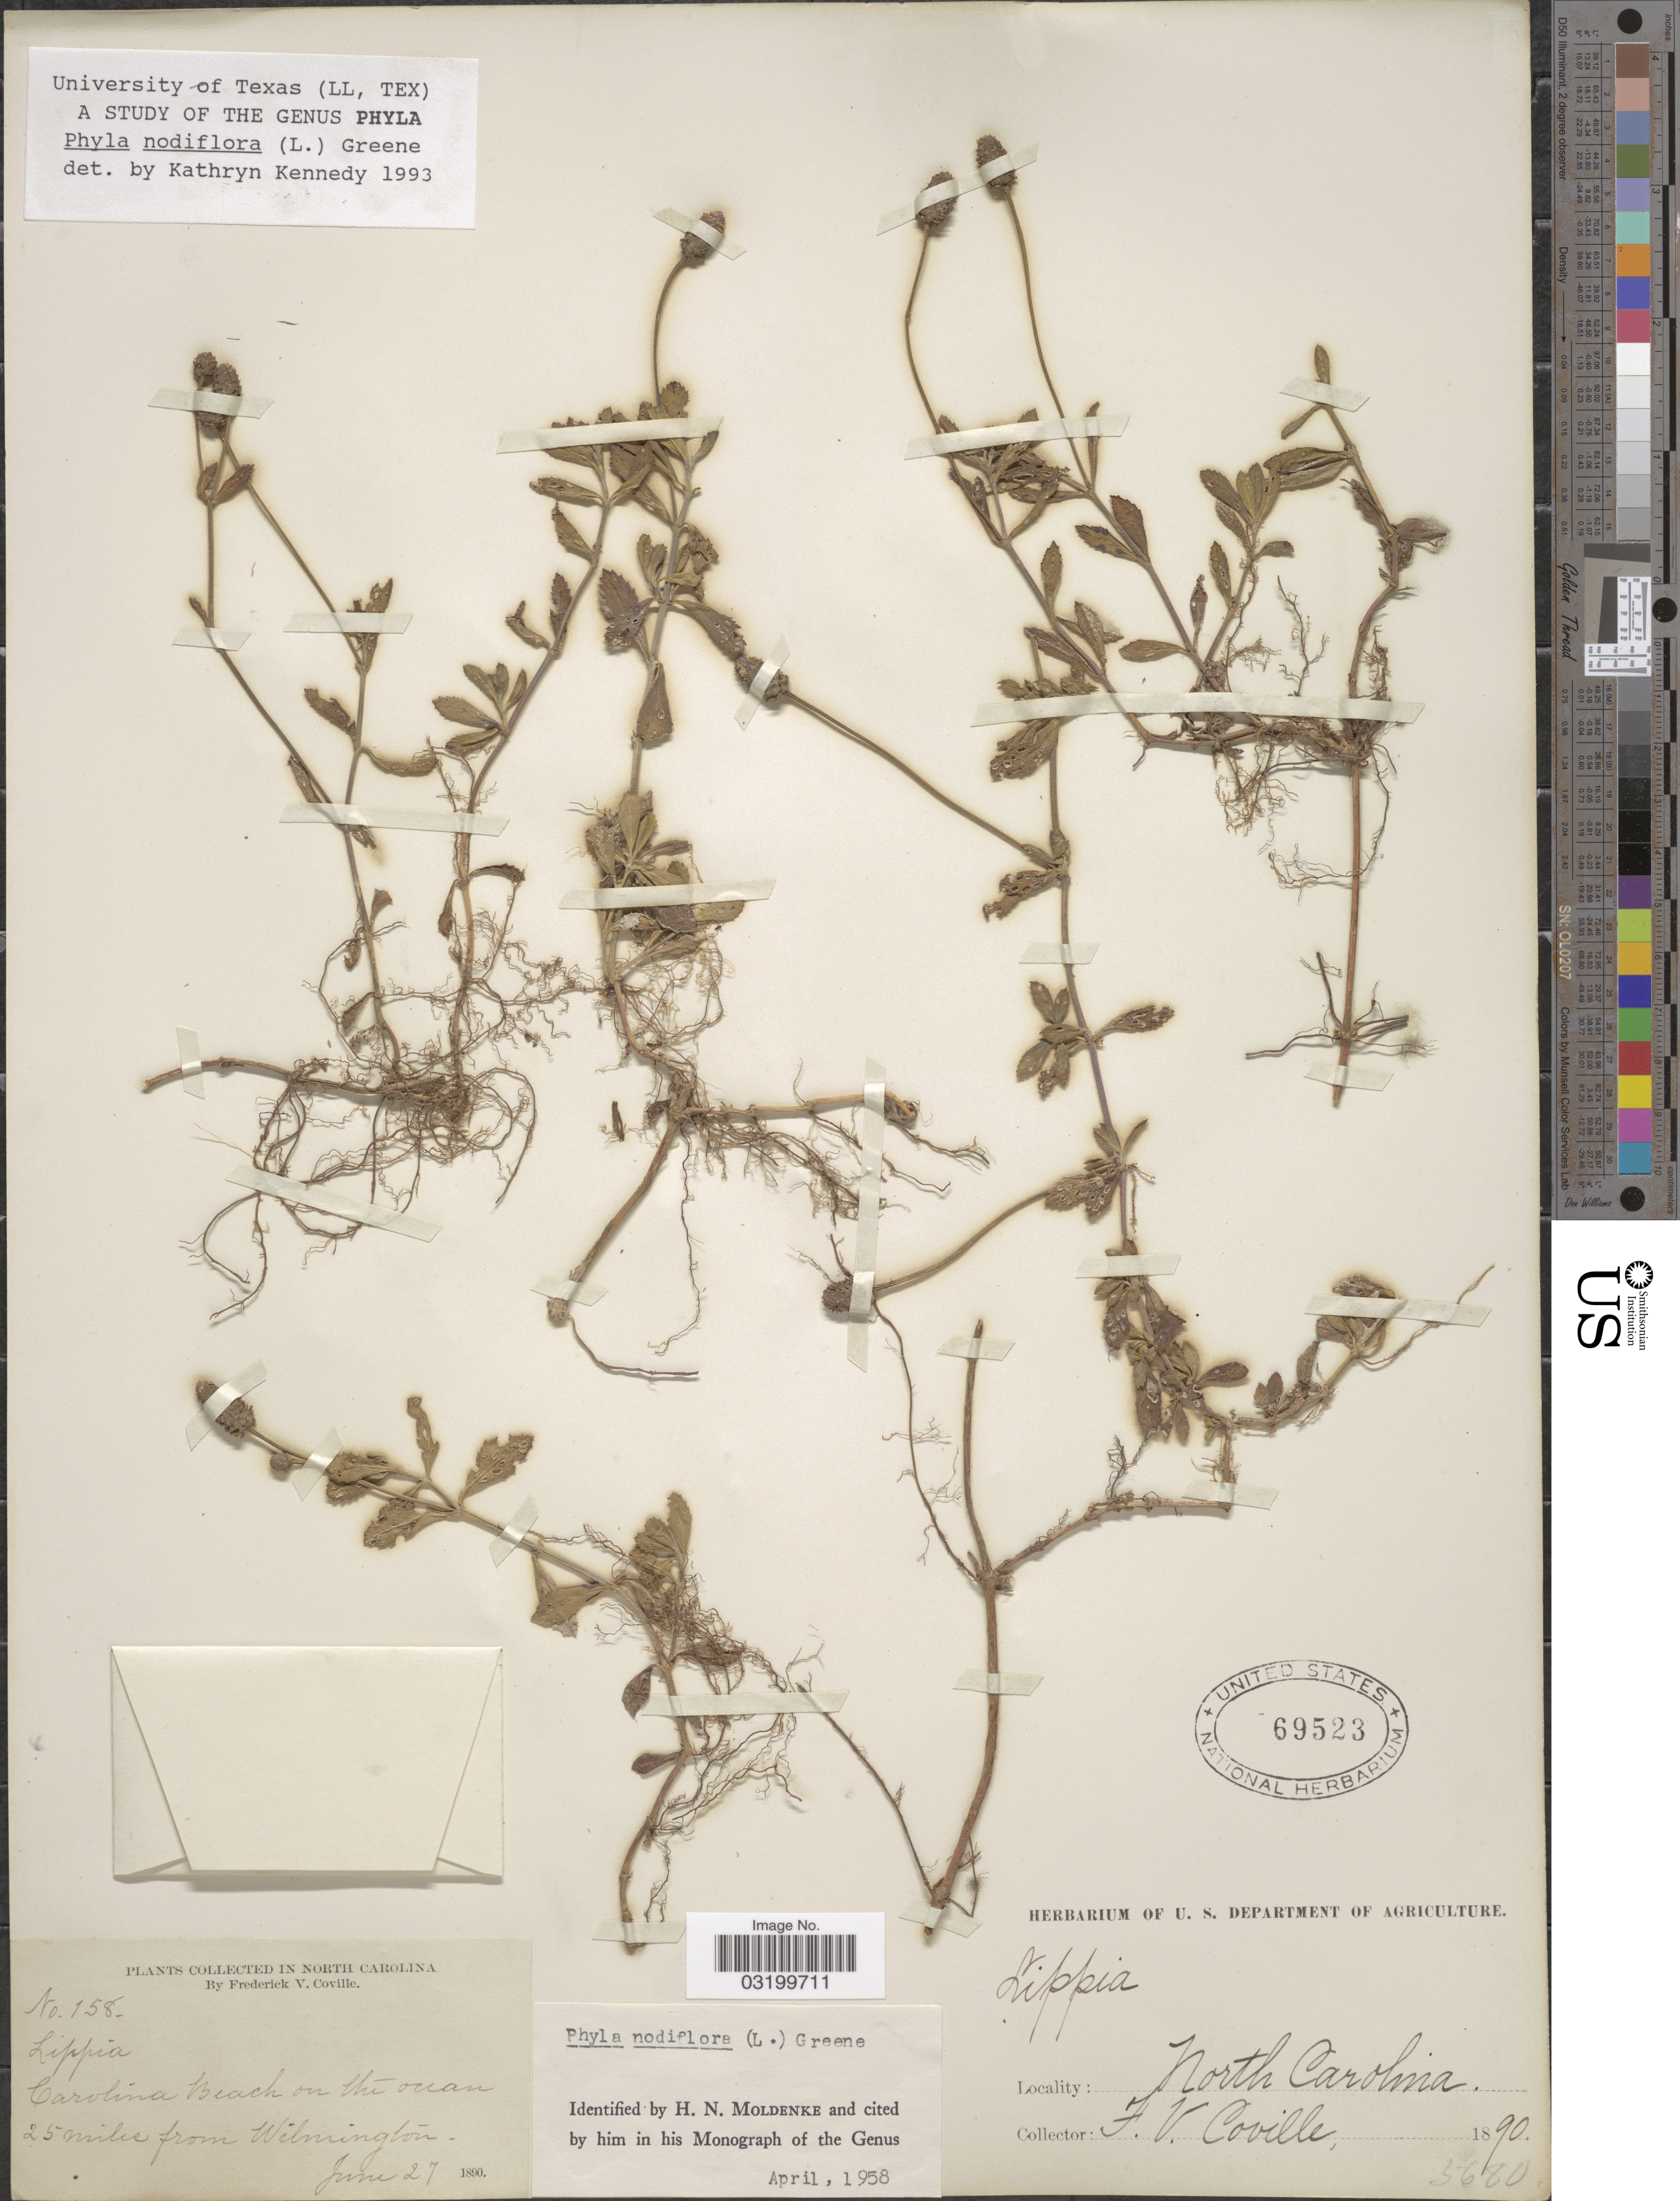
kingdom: Plantae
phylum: Tracheophyta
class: Magnoliopsida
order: Lamiales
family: Verbenaceae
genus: Phyla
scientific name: Phyla nodiflora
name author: (L.) Greene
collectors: F. V. Coville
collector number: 158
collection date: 1890-06-27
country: United States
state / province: North Carolina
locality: Carolina Beach on the ocean 25 miles from Wilmington.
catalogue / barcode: US 69523